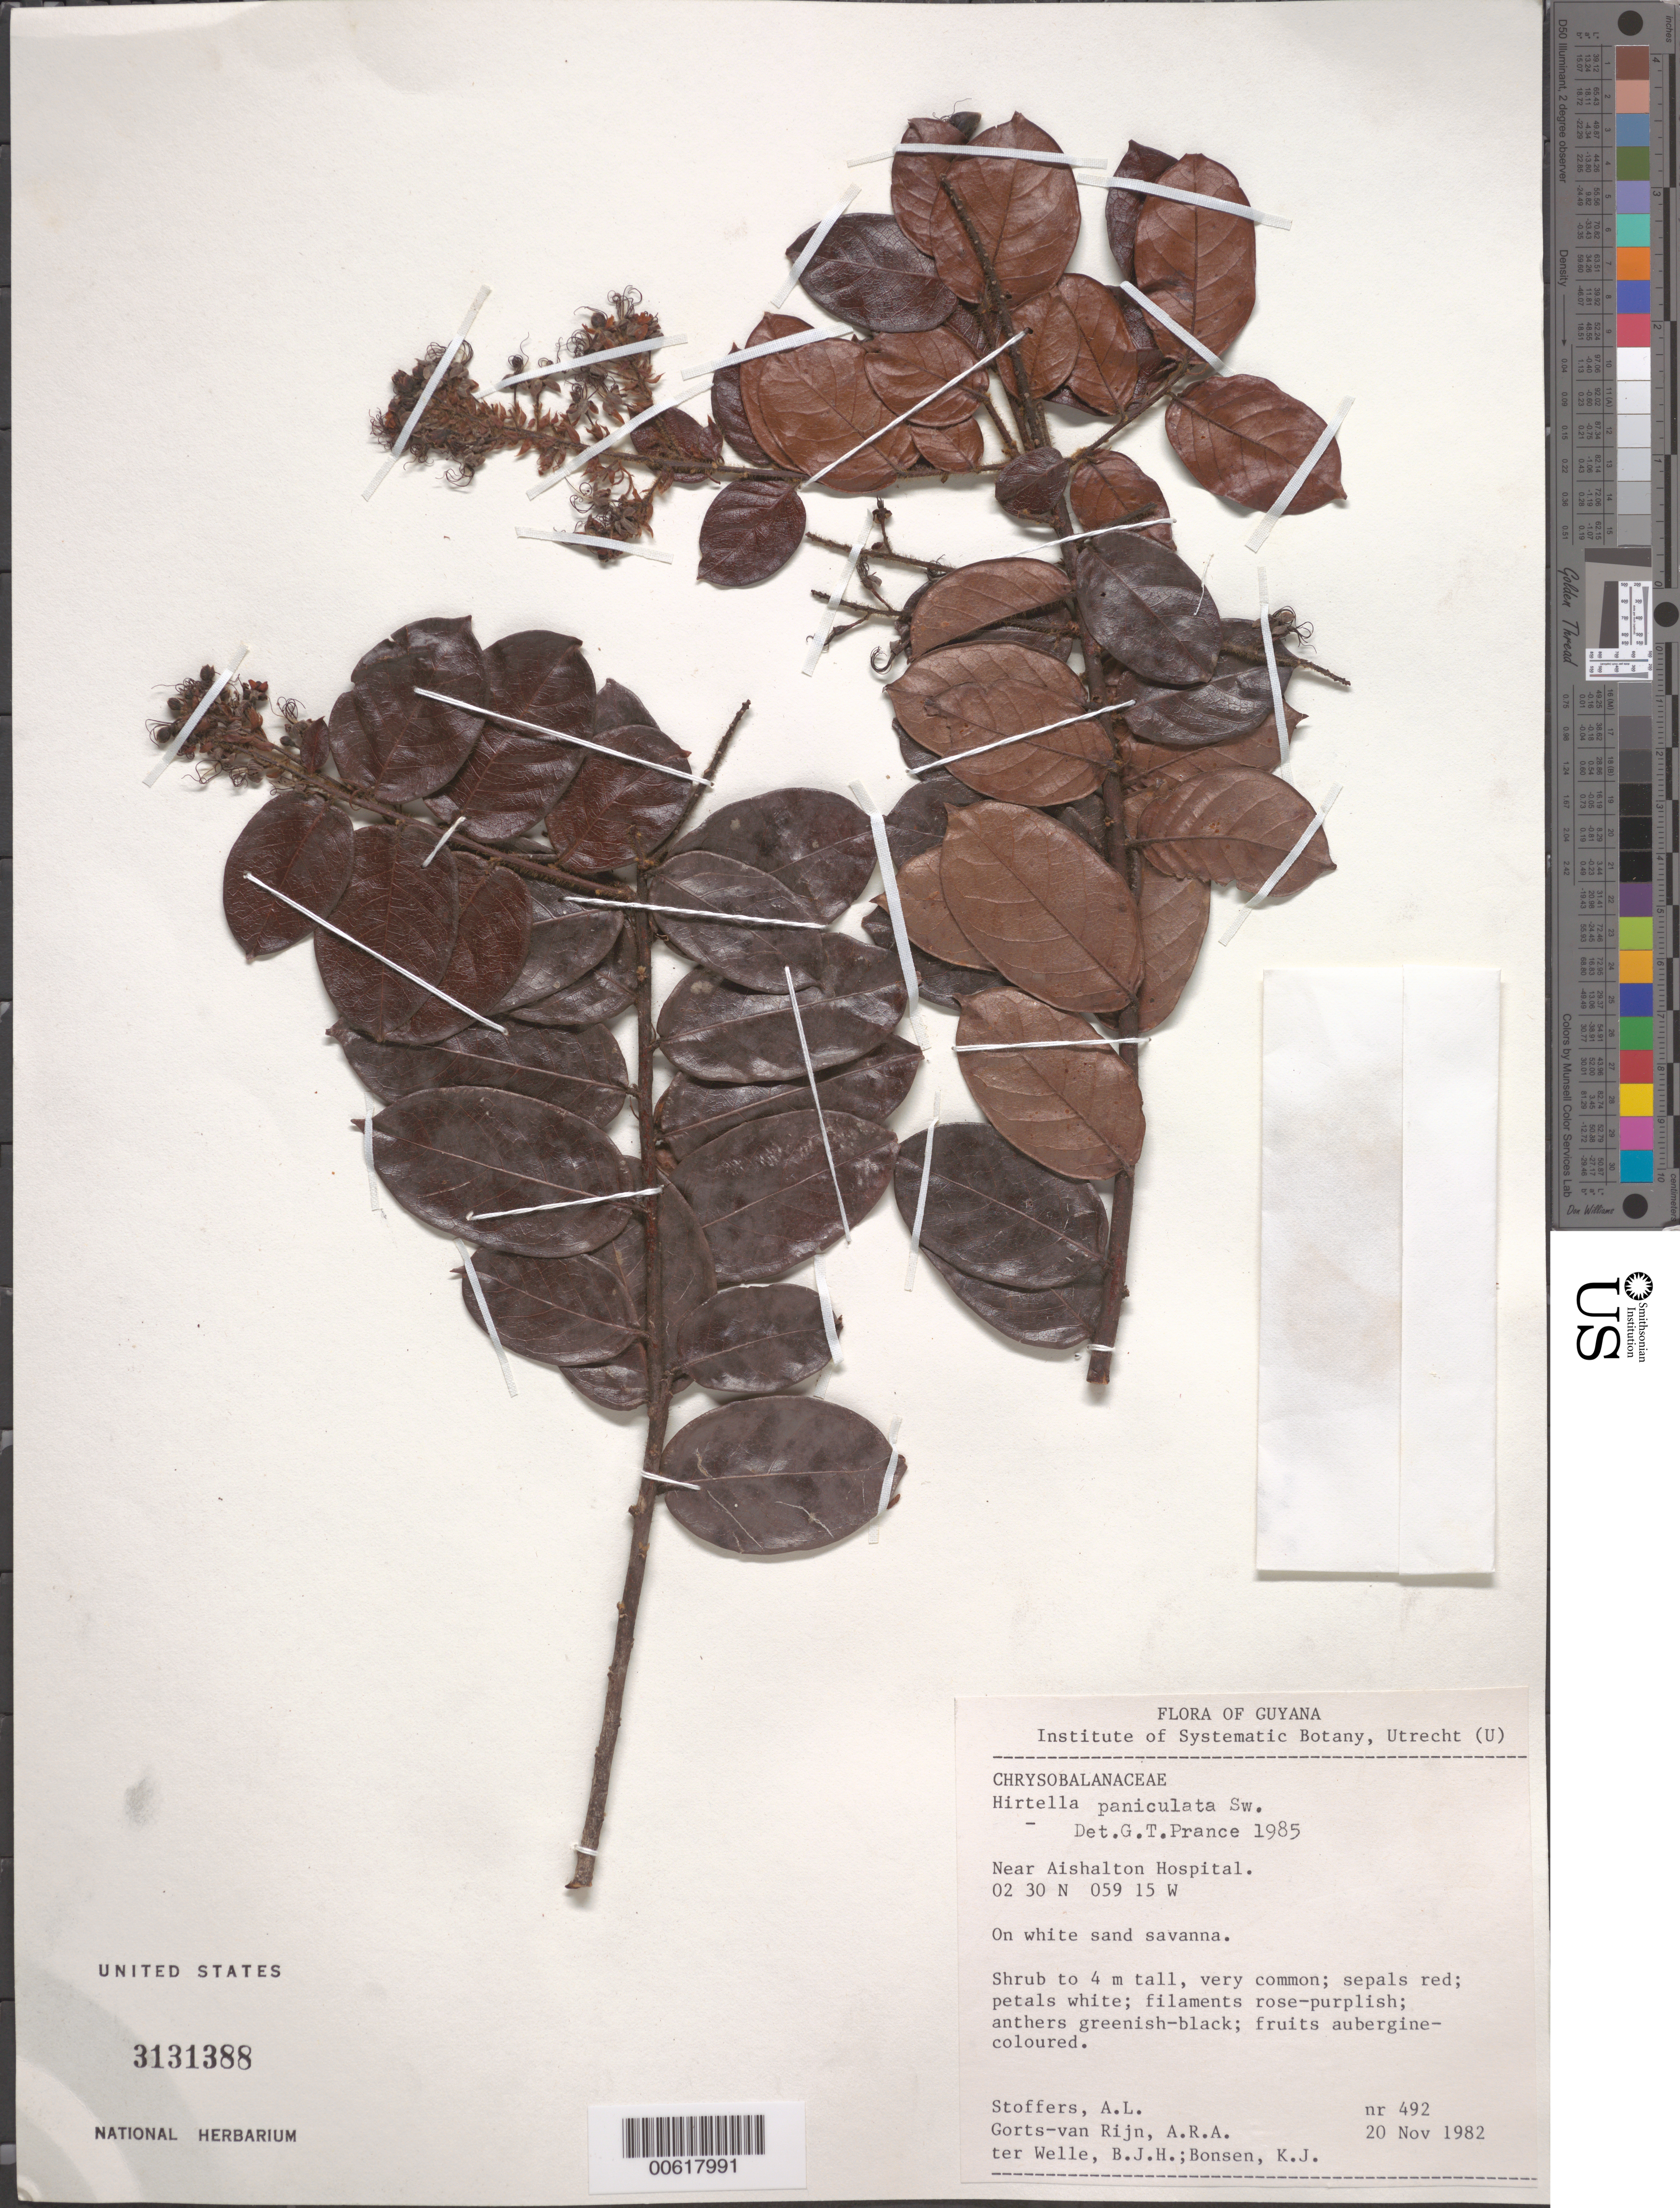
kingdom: Plantae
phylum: Tracheophyta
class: Magnoliopsida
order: Malpighiales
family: Chrysobalanaceae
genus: Hirtella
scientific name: Hirtella paniculata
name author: Sw.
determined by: Prance, G. T.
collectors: A. Stoffers, A. .R. A. Görts-van Rijn, B. Welle & K. Bonsen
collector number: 492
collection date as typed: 20-Nov-82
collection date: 1982-11-20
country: Guyana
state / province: U. Takutu-U. Essequibo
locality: Aishalton Hospital, vic.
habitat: White sand savanna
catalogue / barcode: US 3131388